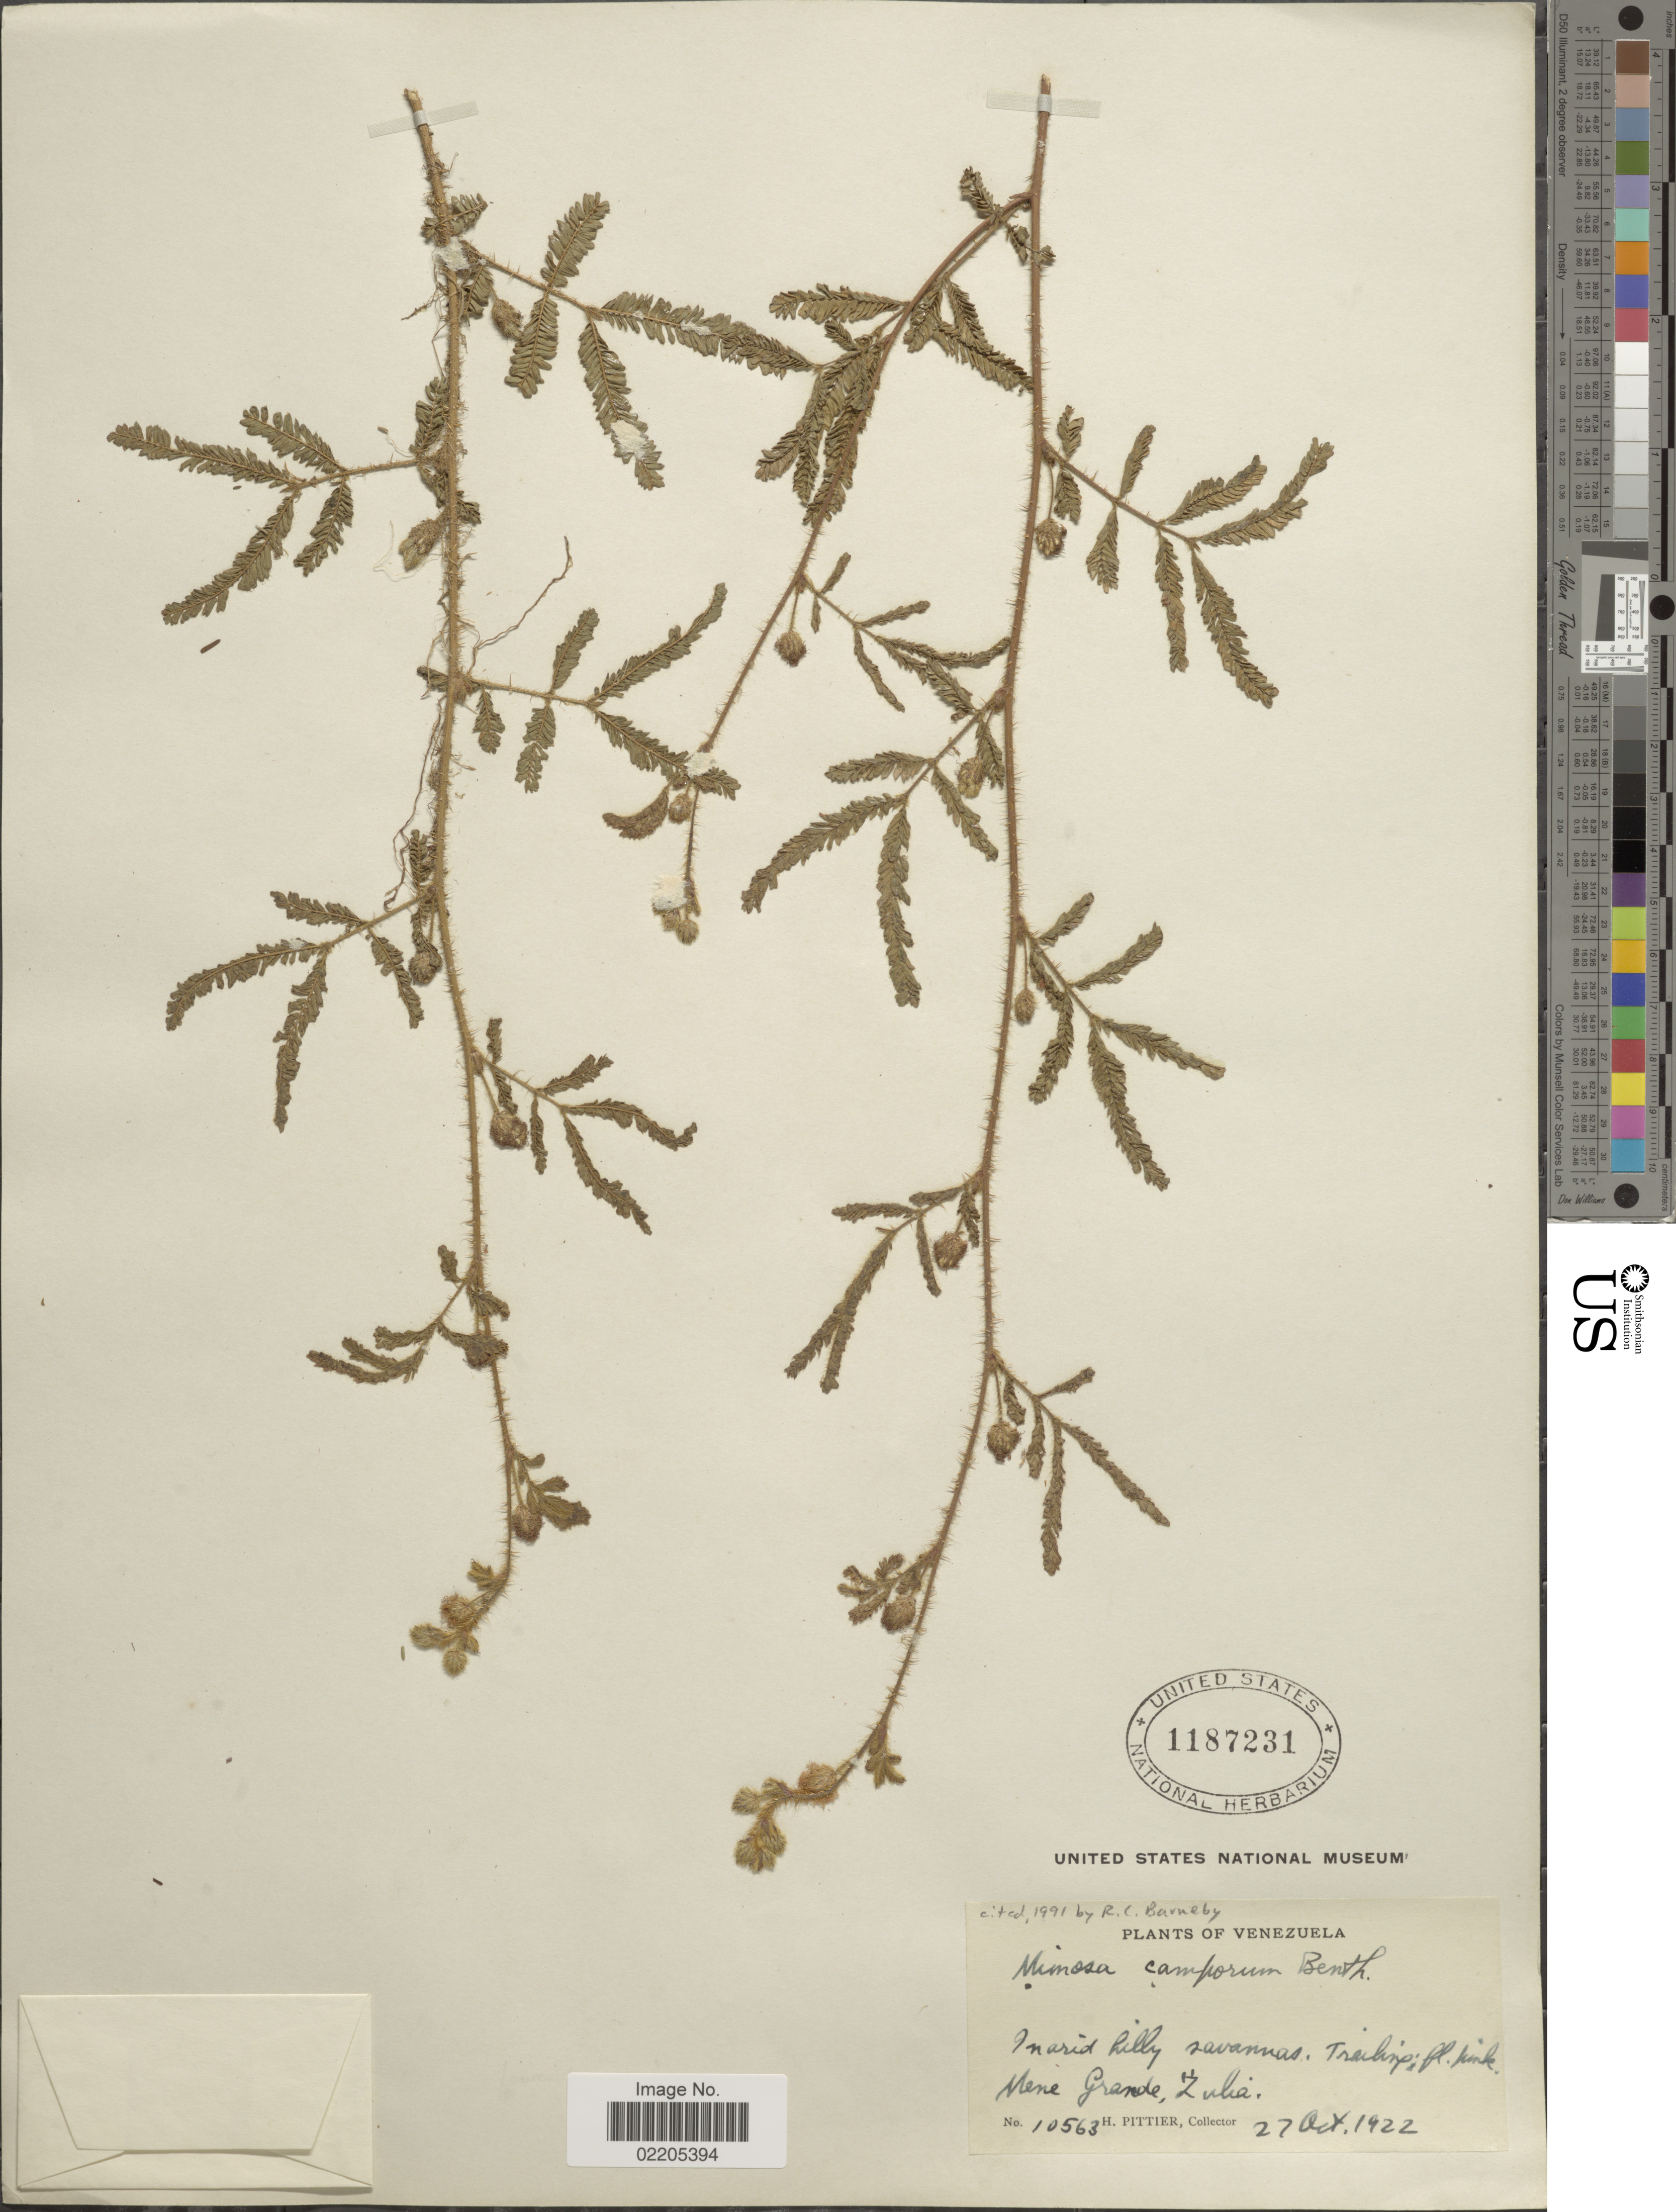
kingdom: Plantae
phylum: Tracheophyta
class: Magnoliopsida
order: Fabales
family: Fabaceae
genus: Mimosa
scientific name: Mimosa camporum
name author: Benth.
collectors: H. F. Pittier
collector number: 10563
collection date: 1922-10-27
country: Venezuela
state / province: Zulia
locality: Mene Grande.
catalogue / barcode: US 1187231